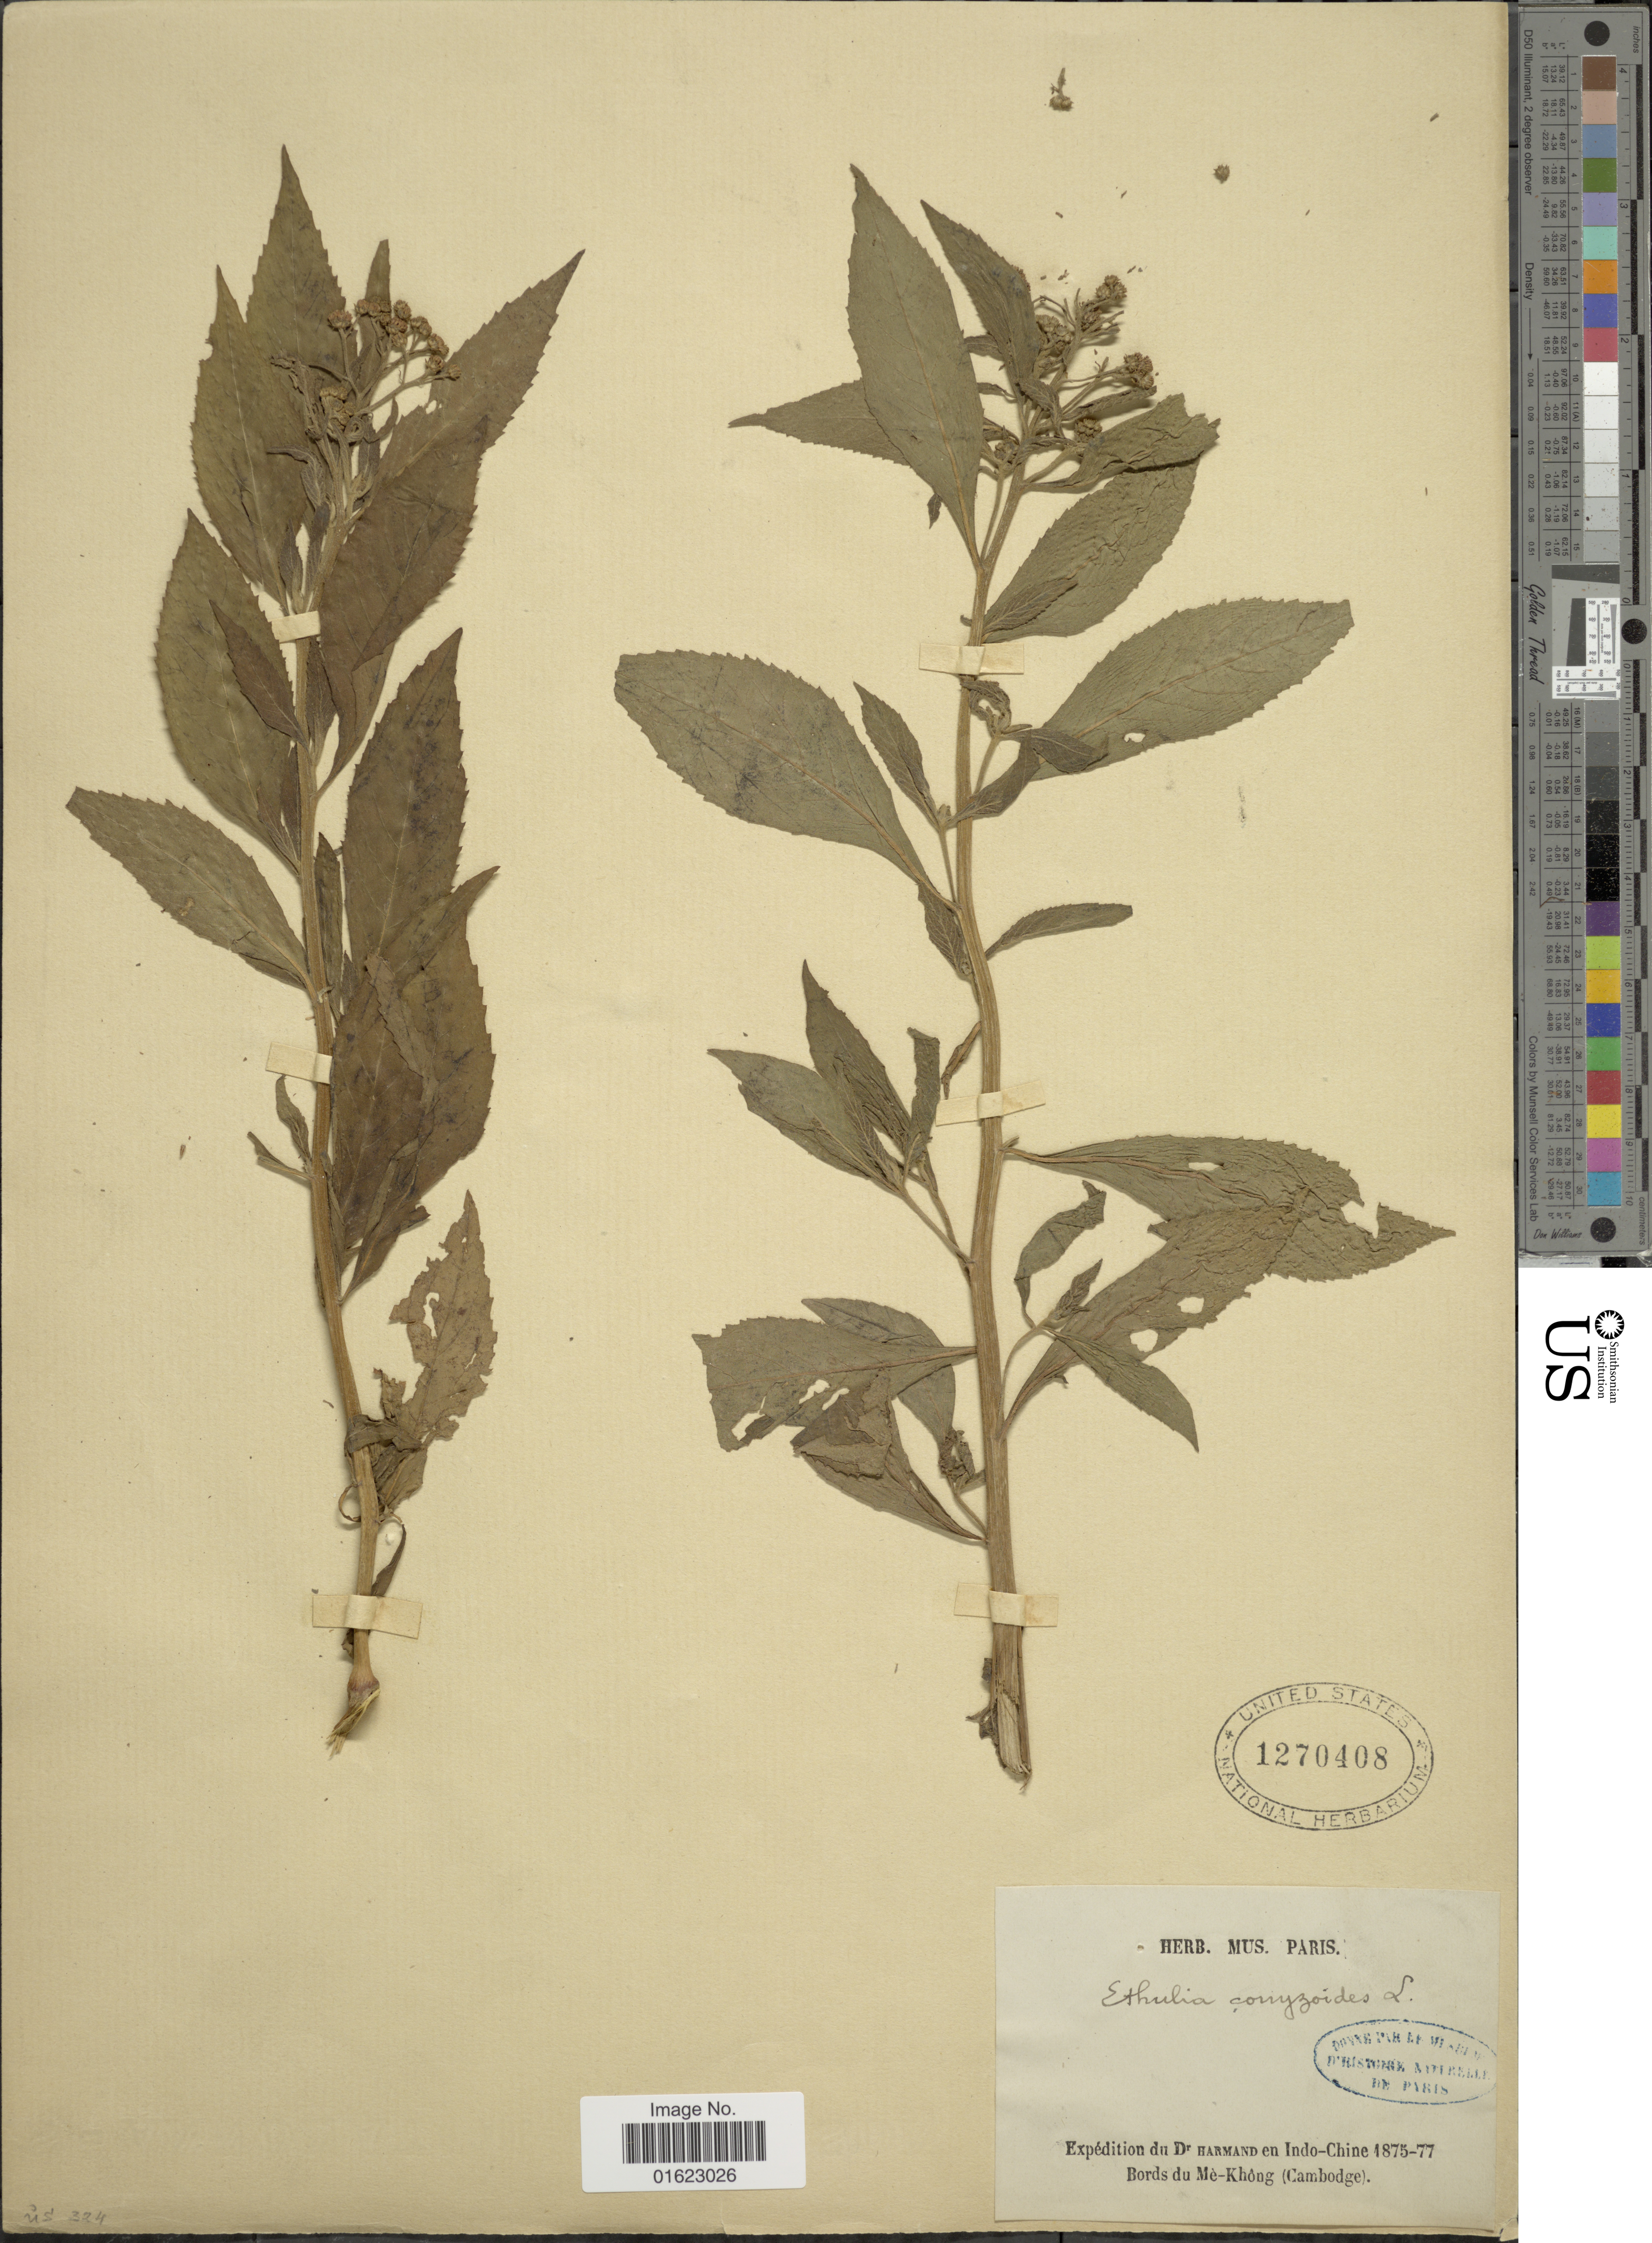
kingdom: Plantae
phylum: Tracheophyta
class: Magnoliopsida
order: Asterales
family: Asteraceae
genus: Ethulia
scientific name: Ethulia conyzoides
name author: L. f.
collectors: Harmand, --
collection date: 1875/1877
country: Cambodia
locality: Indo-Chine. Bords du Me-Khong (Cambodge).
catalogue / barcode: US 1270408